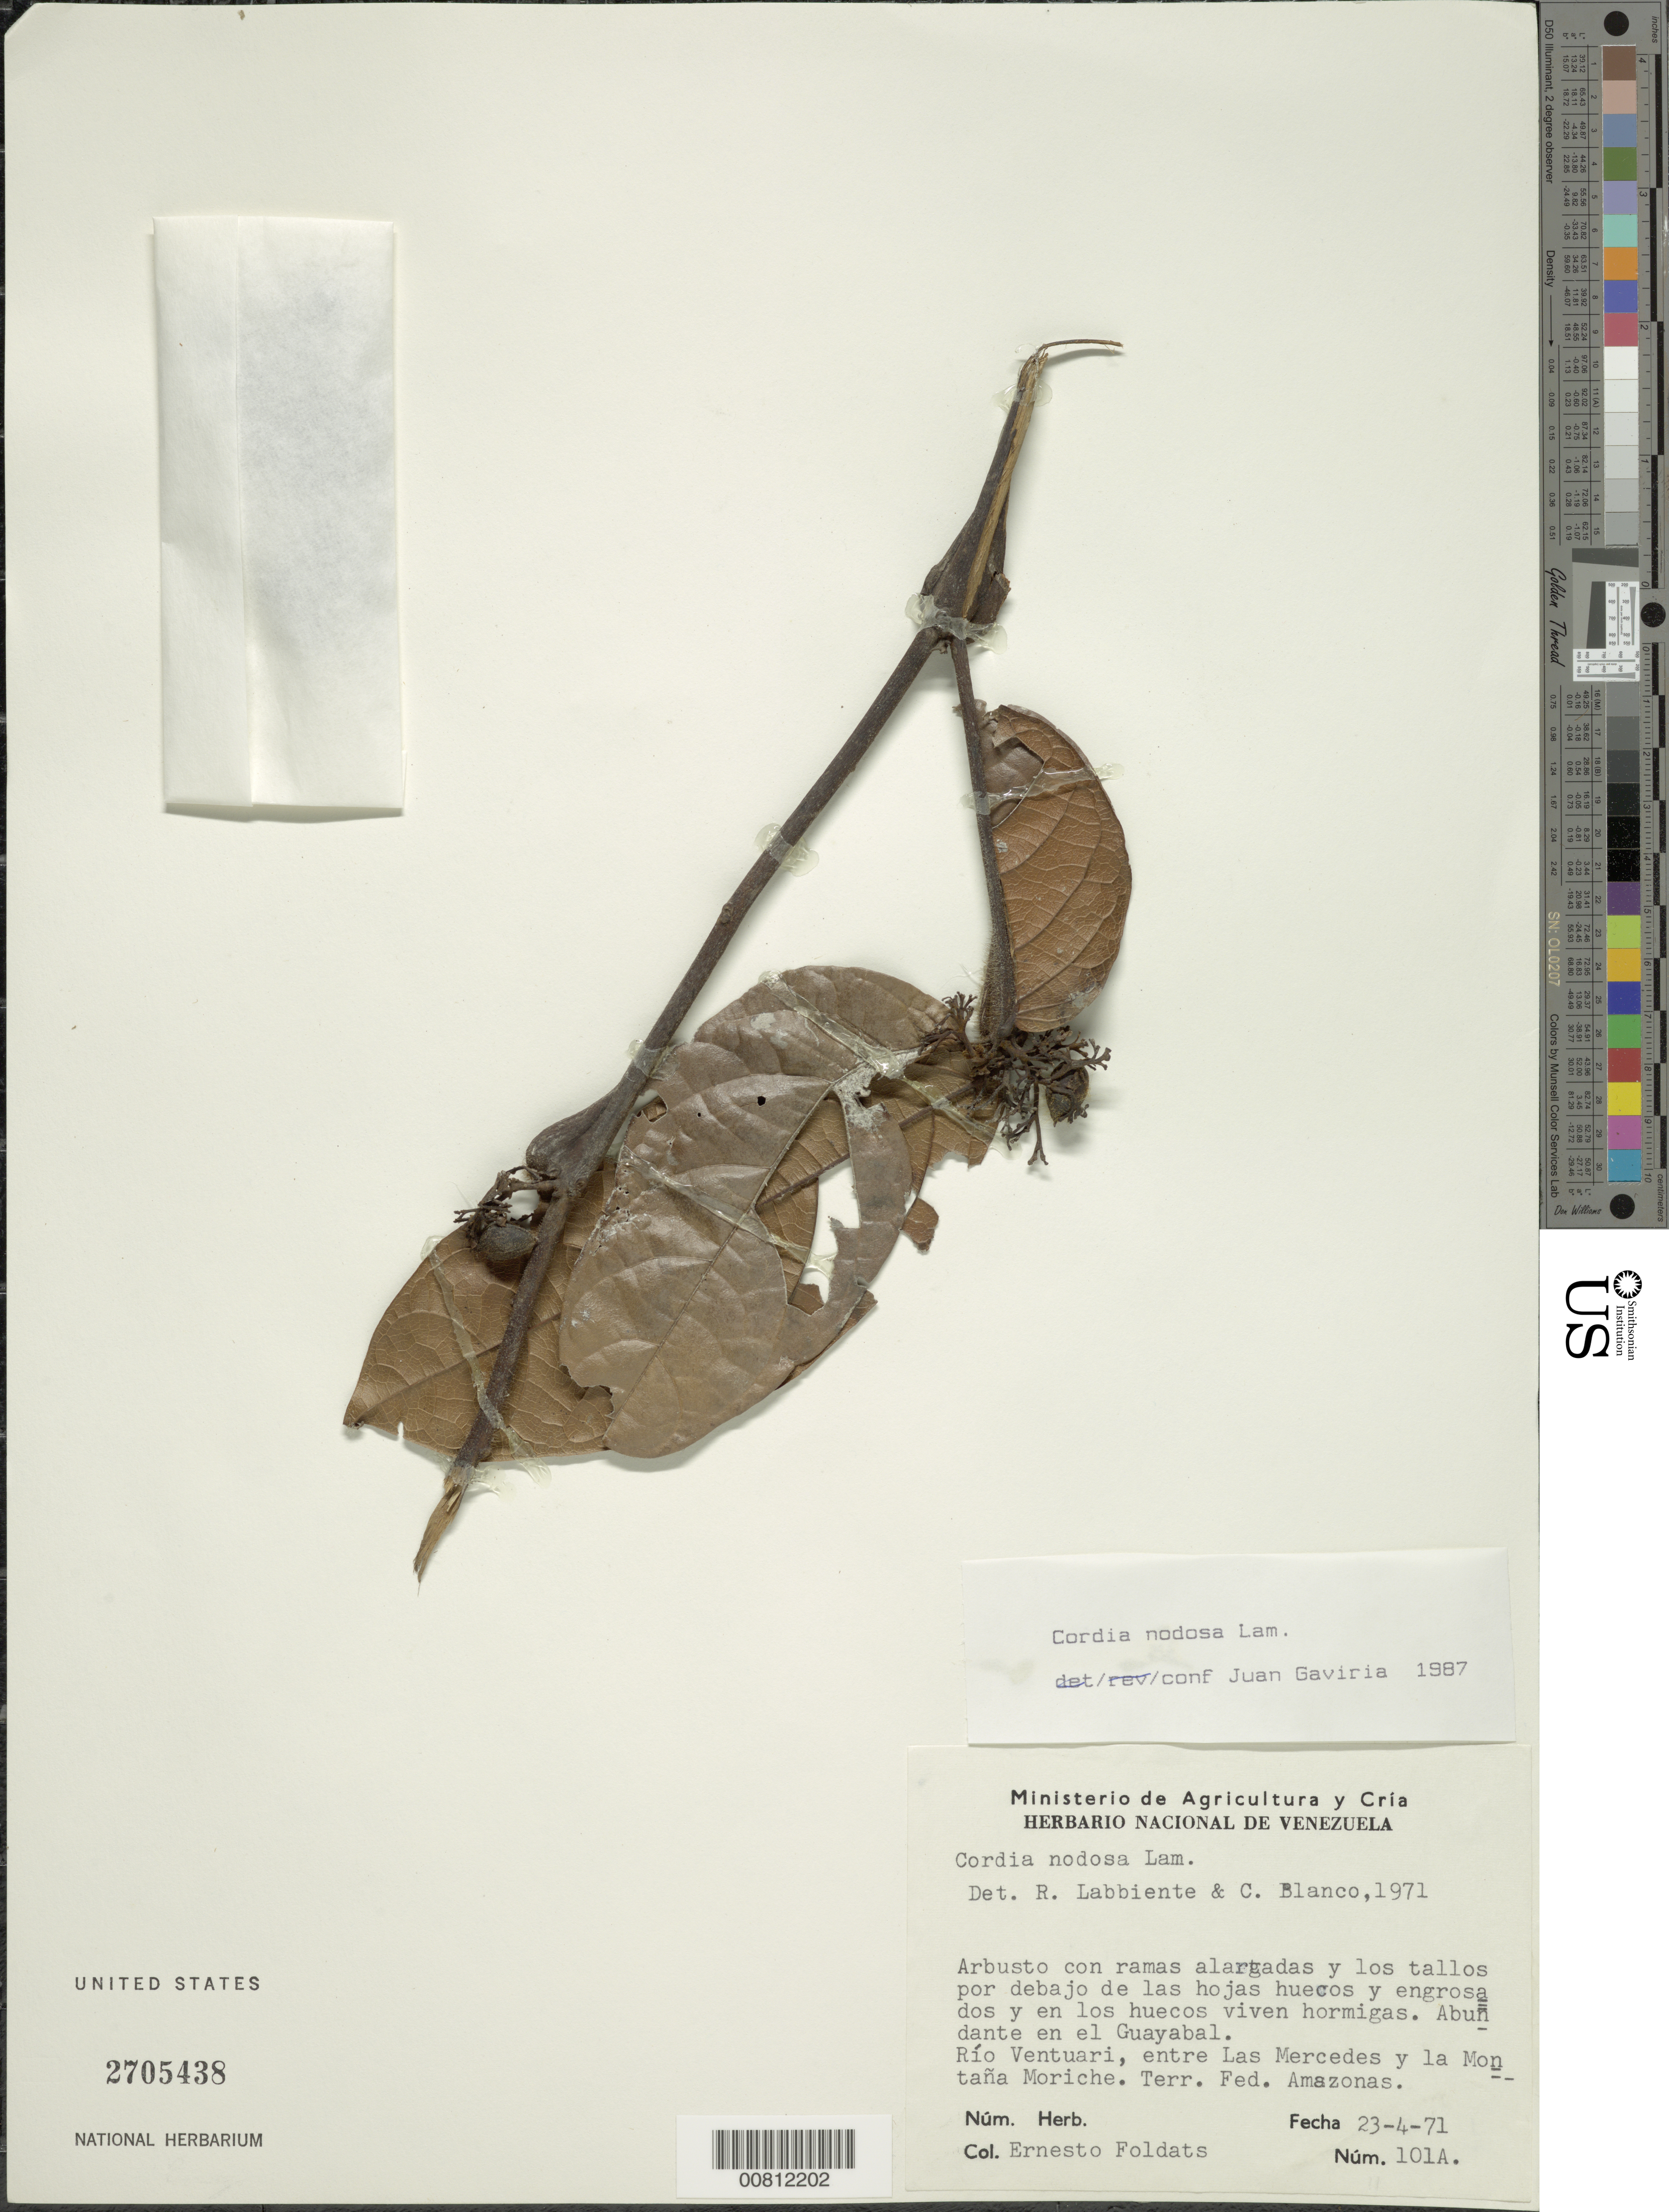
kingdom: Plantae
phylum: Tracheophyta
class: Magnoliopsida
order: Boraginales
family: Cordiaceae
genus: Cordia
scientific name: Cordia nodosa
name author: Lam.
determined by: Gaviria, J. C.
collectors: E. Foldats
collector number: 101 A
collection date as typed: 23-Apr-71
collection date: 1971-04-23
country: Venezuela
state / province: Amazonas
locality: Río Ventuari, entre Las Mercedes y la Montaña Moriche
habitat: En el Guayabal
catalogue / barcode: US 2705438